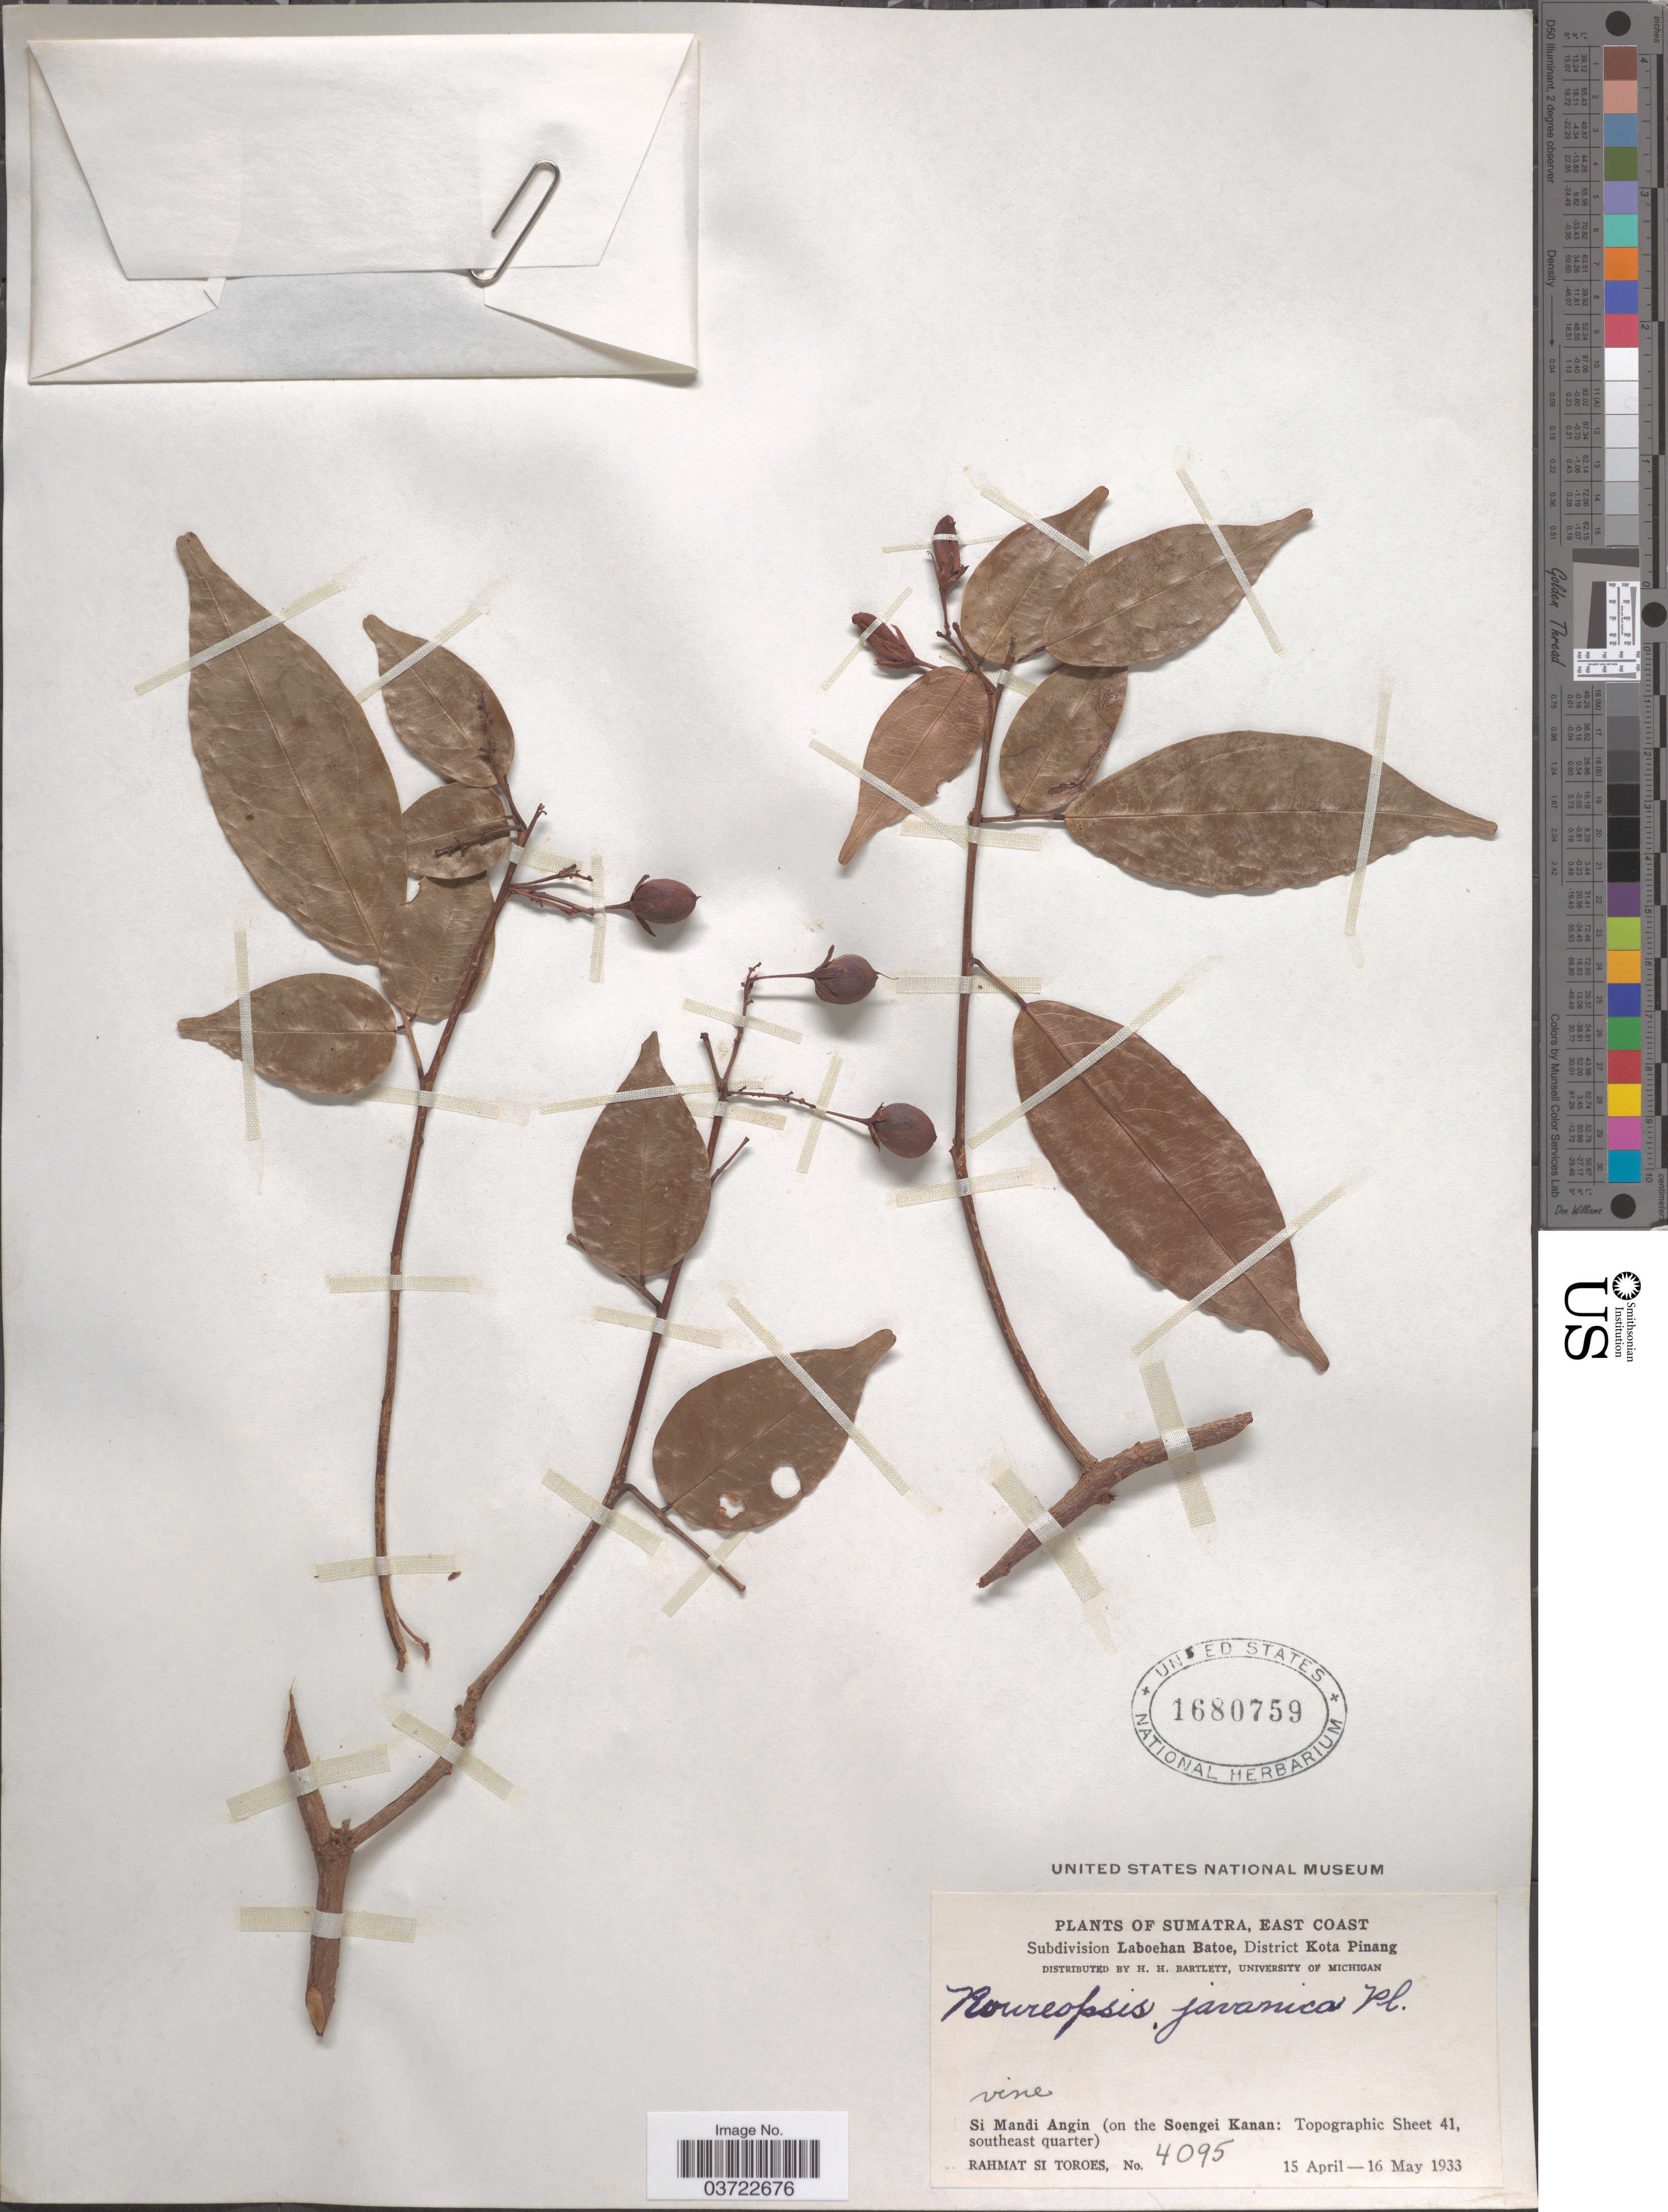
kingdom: Plantae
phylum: Tracheophyta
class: Magnoliopsida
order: Oxalidales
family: Connaraceae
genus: Rourea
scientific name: Rourea emarginata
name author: (Jack) Jongkind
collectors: Rahmat Si Boeea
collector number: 4095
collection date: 1933-04-15/1933-05-16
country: Indonesia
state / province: Sumatra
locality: East Coast. Subdivision Laboehan Batoe, District Kota Pinang. Si Mandi Angin (on the Soengei Kanan: Topographic Sheet 41, southeast quarter).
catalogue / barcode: US 1680759